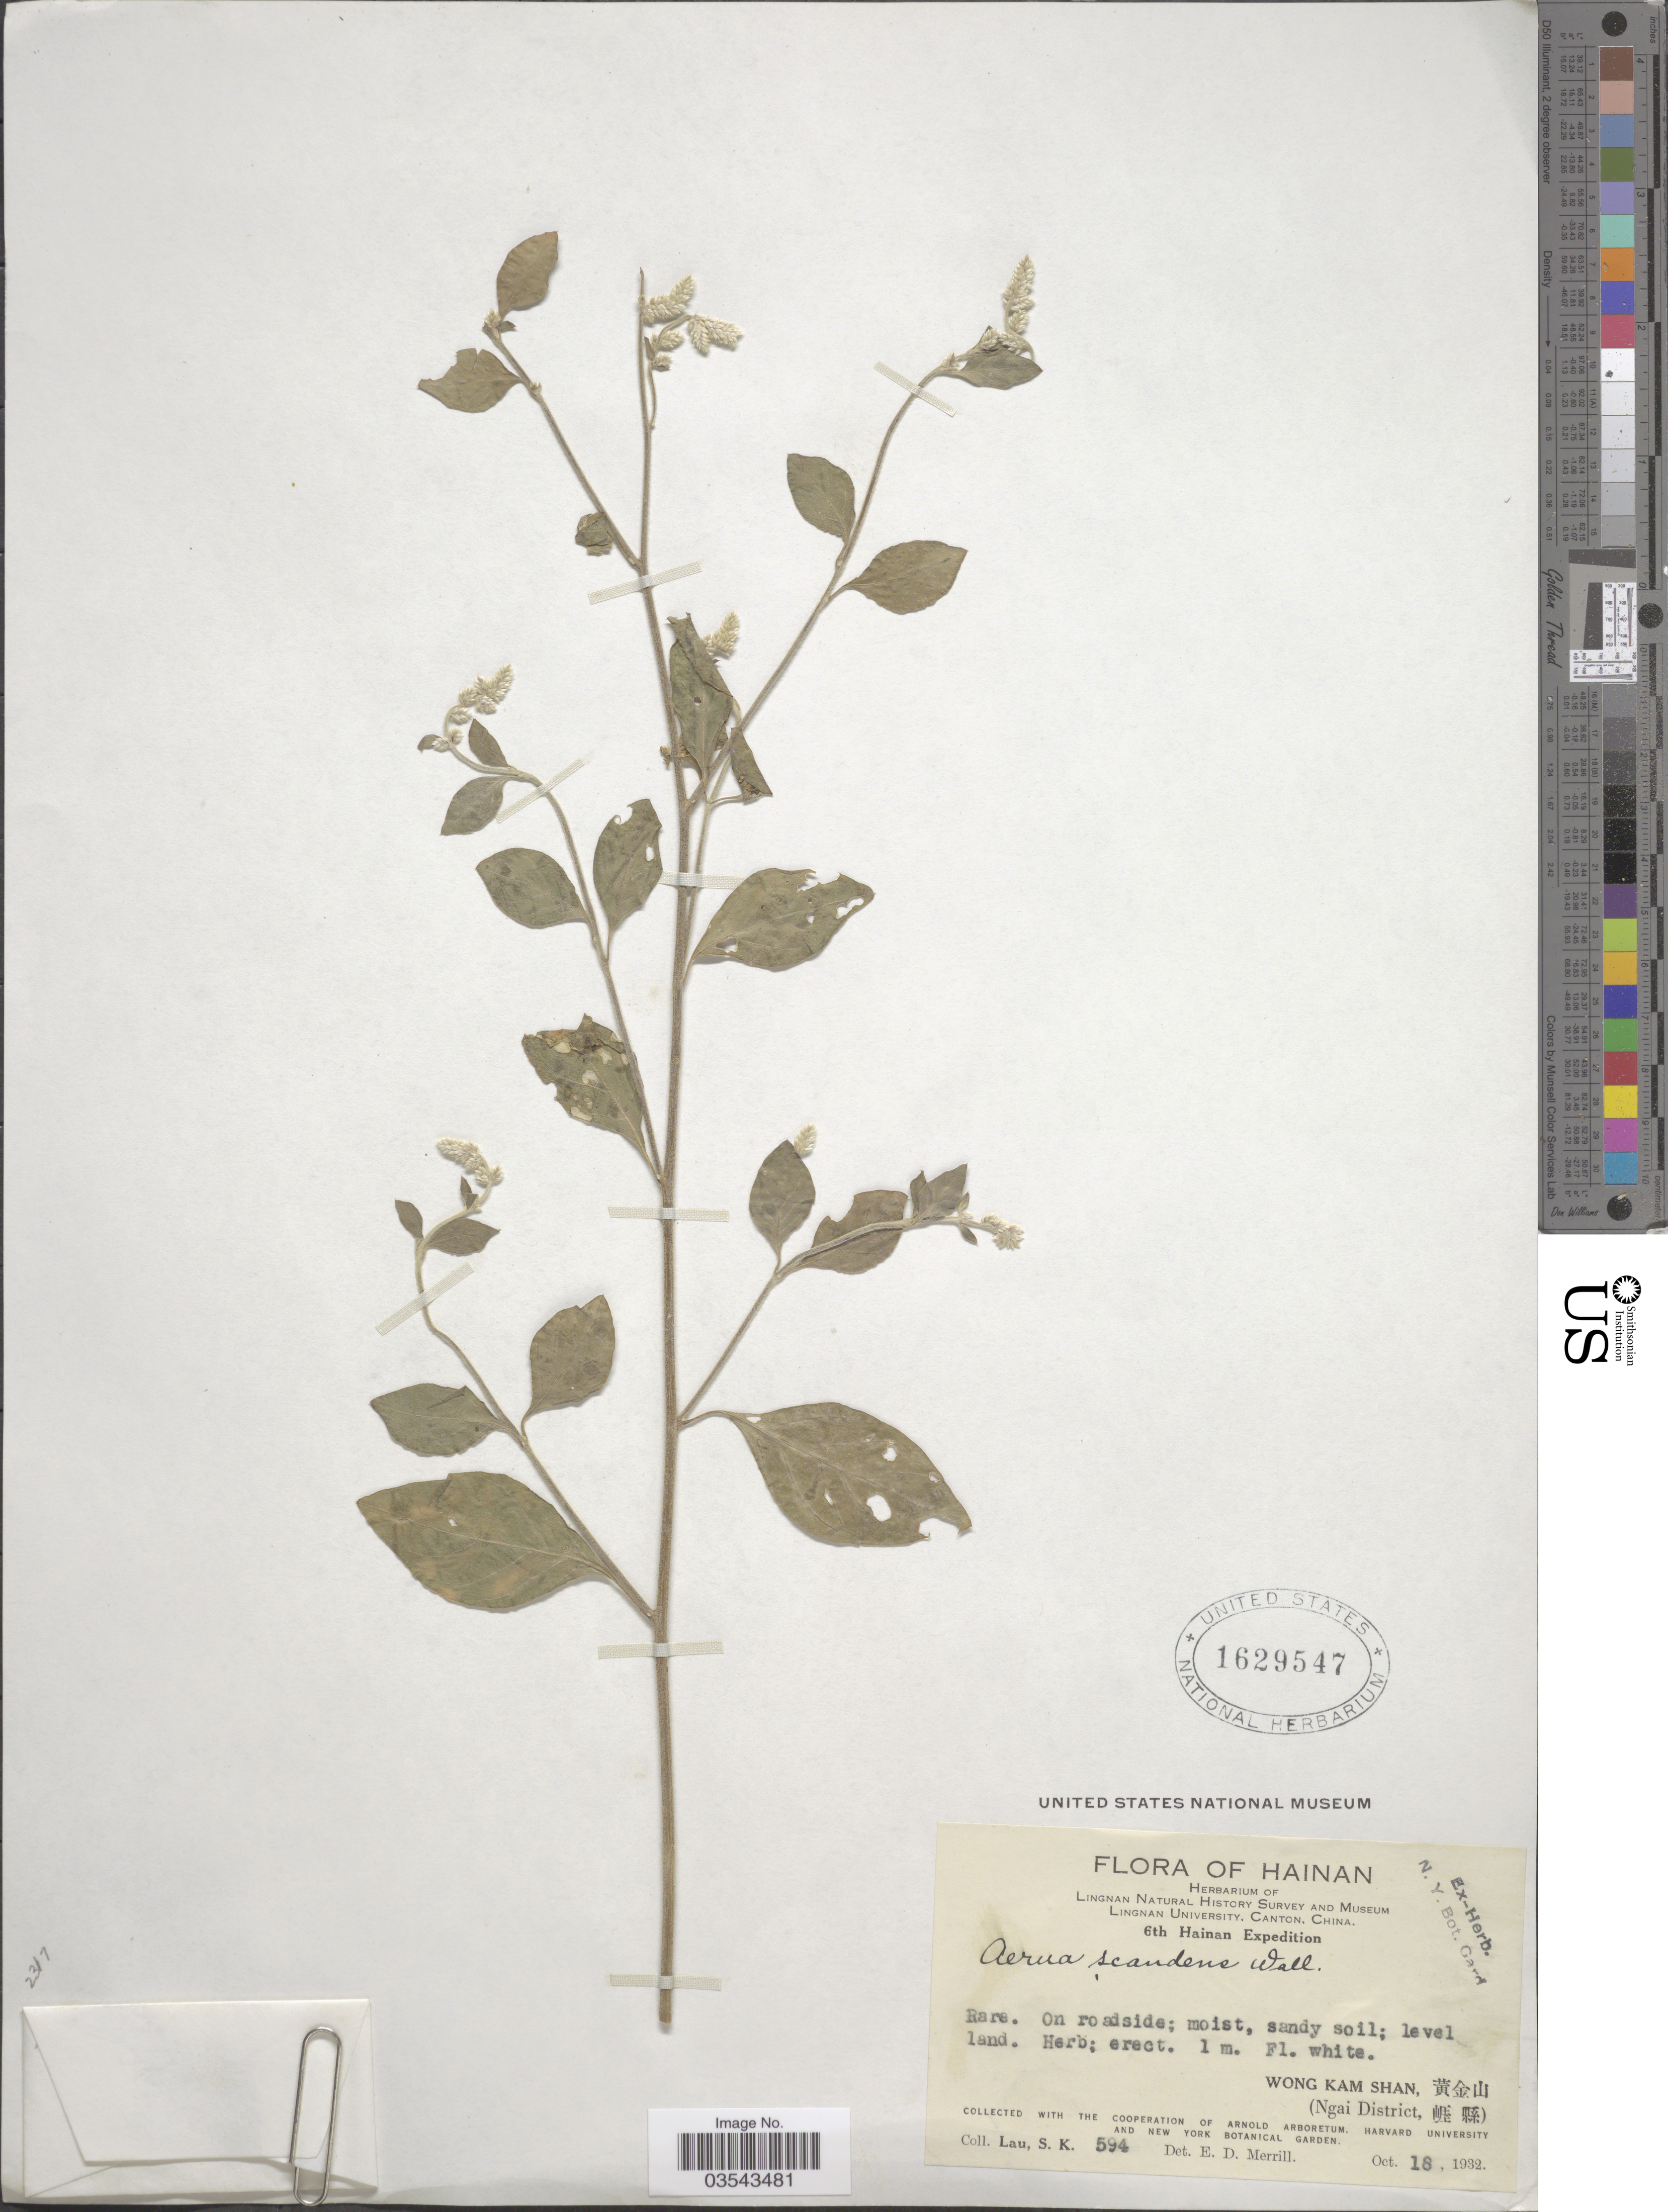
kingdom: Plantae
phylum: Tracheophyta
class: Magnoliopsida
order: Caryophyllales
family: Amaranthaceae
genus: Ouret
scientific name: Ouret sanguinolenta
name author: (L.) Kuntze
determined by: Strong, Mark T., (BOT), Smithsonian Institution - National Museum of Natural History (UNITED STATES)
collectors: S. K. Lau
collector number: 594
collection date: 1932-10-18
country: China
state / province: Hainan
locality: WgKam Shan Ngai District.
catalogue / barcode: US 1629547